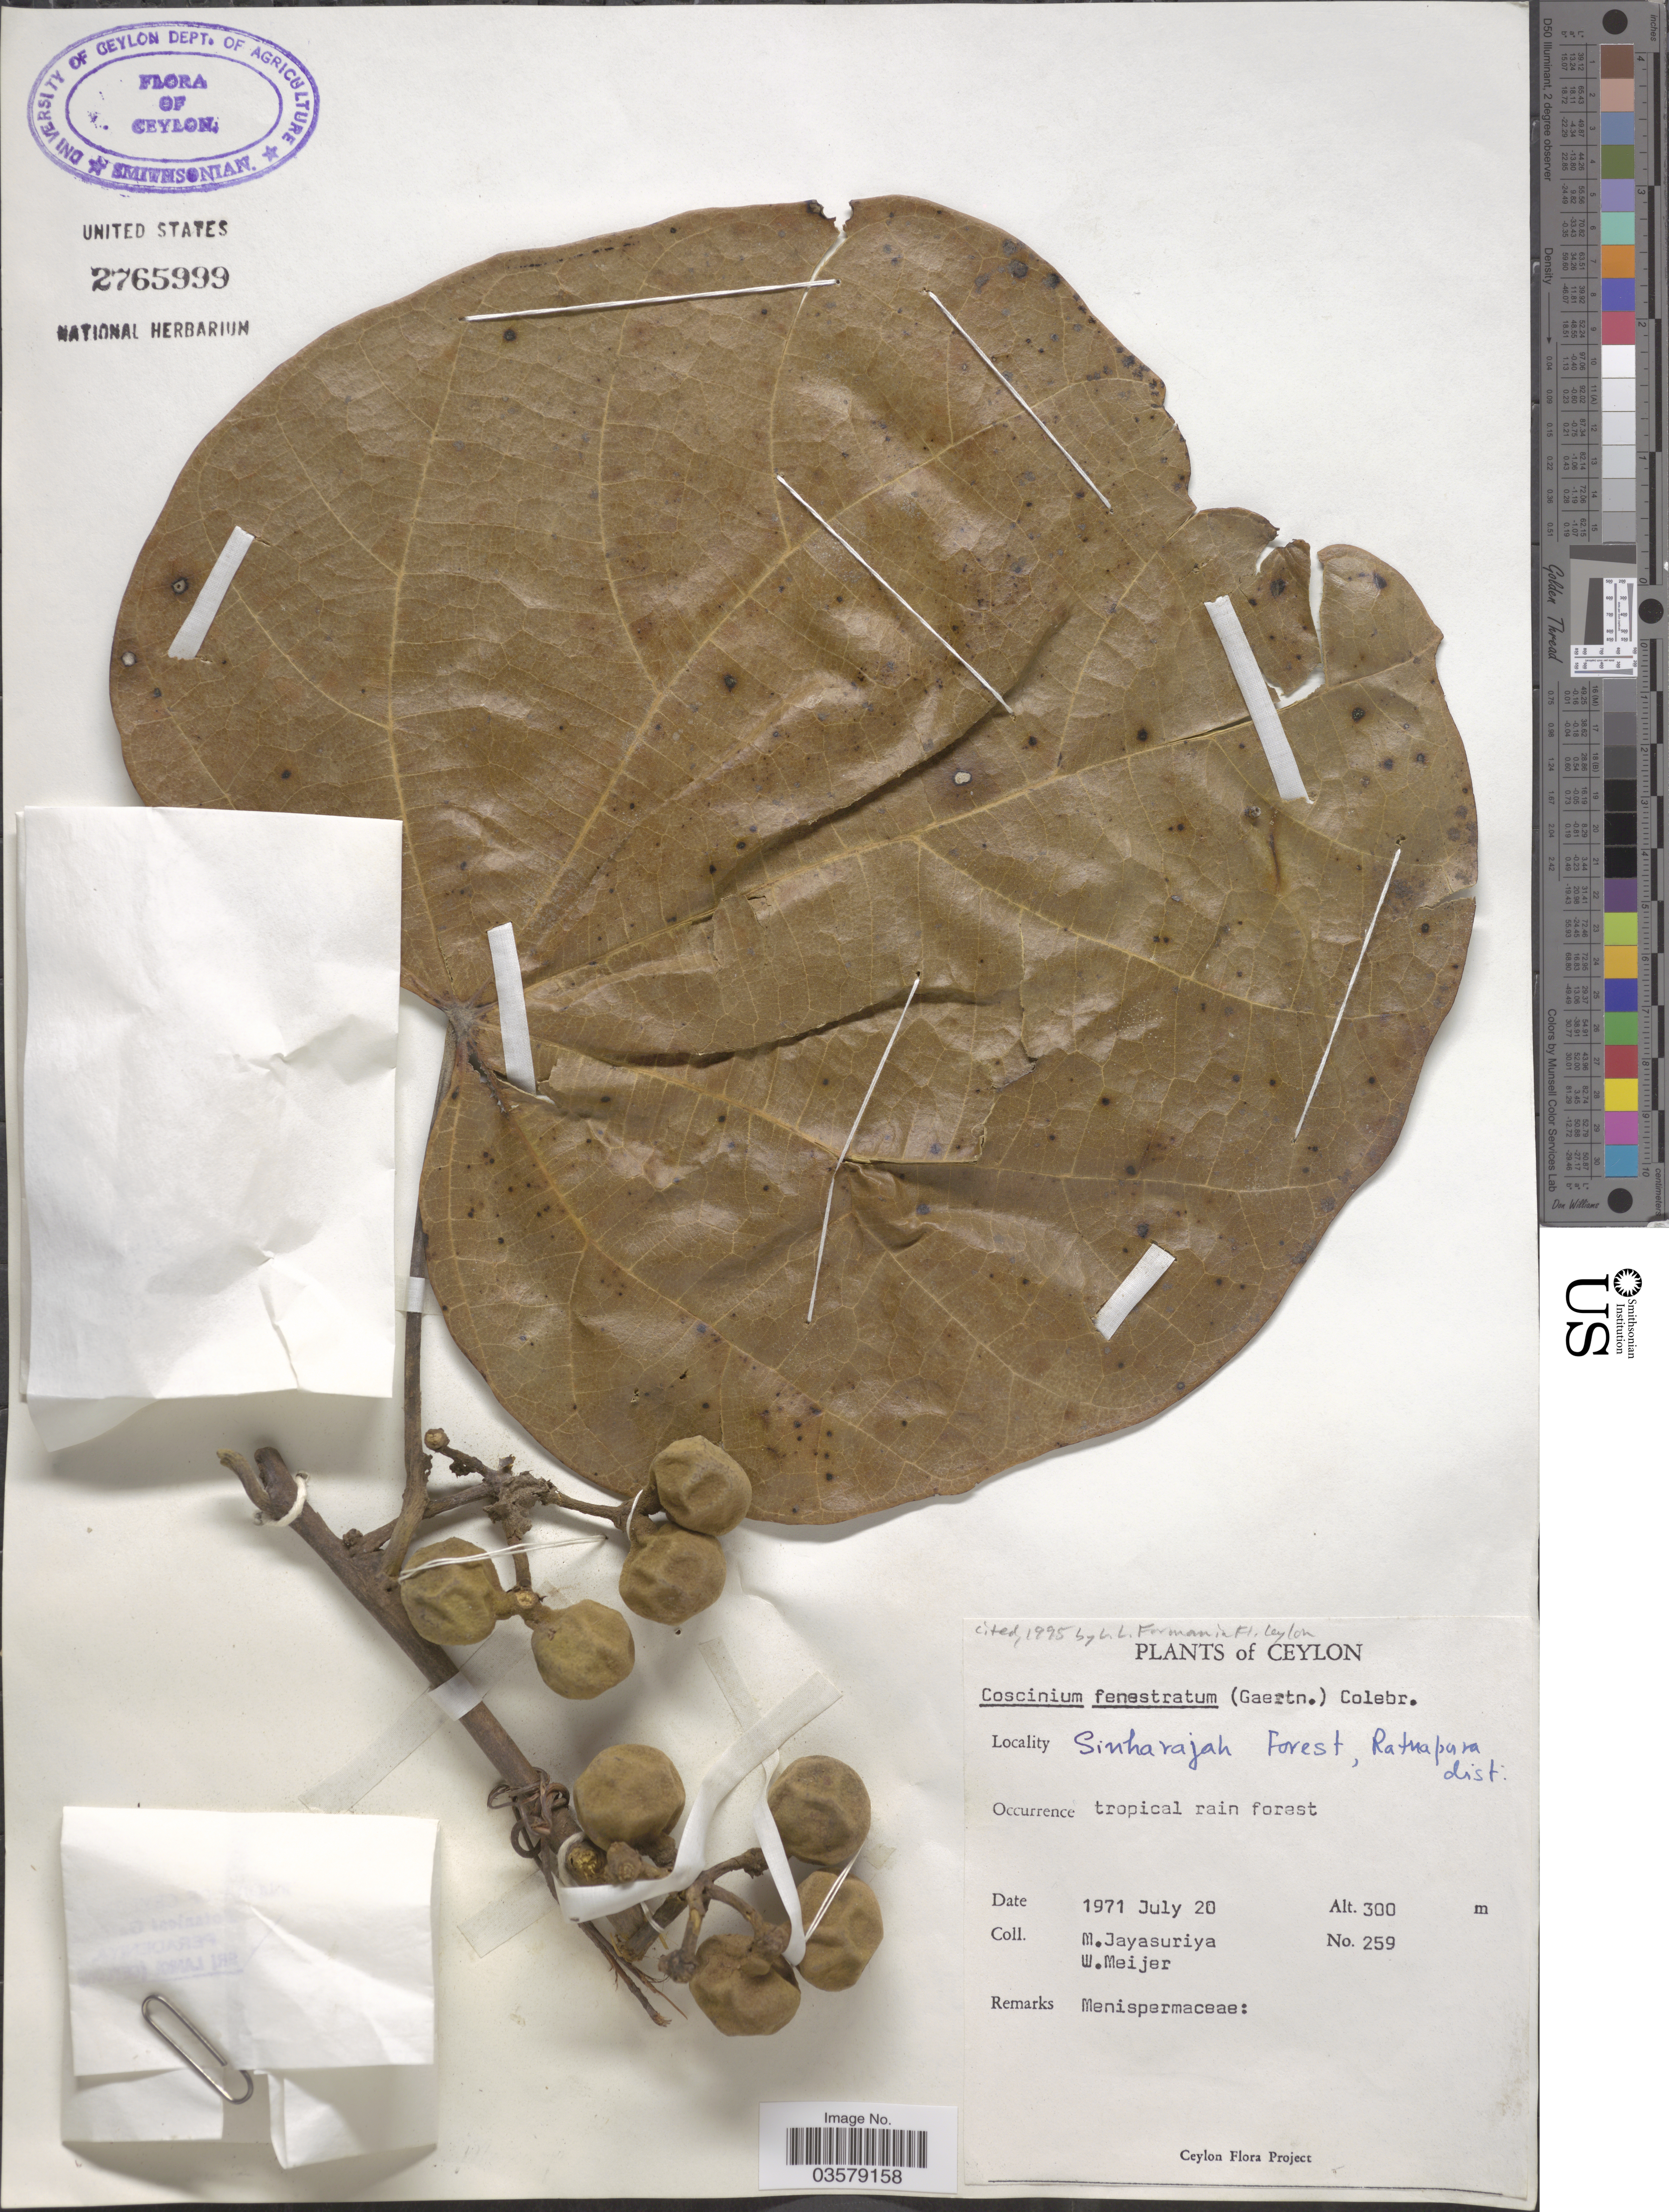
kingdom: Plantae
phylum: Tracheophyta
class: Magnoliopsida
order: Ranunculales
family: Menispermaceae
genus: Coscinium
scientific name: Coscinium fenestratum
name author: Colebr.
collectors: M. Jayasuriya & W. Meijer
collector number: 259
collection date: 1971-07-20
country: Sri Lanka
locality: Ceylon. Sinharajah Forest, Ratnapura dist.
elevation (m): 300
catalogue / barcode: US 2765999